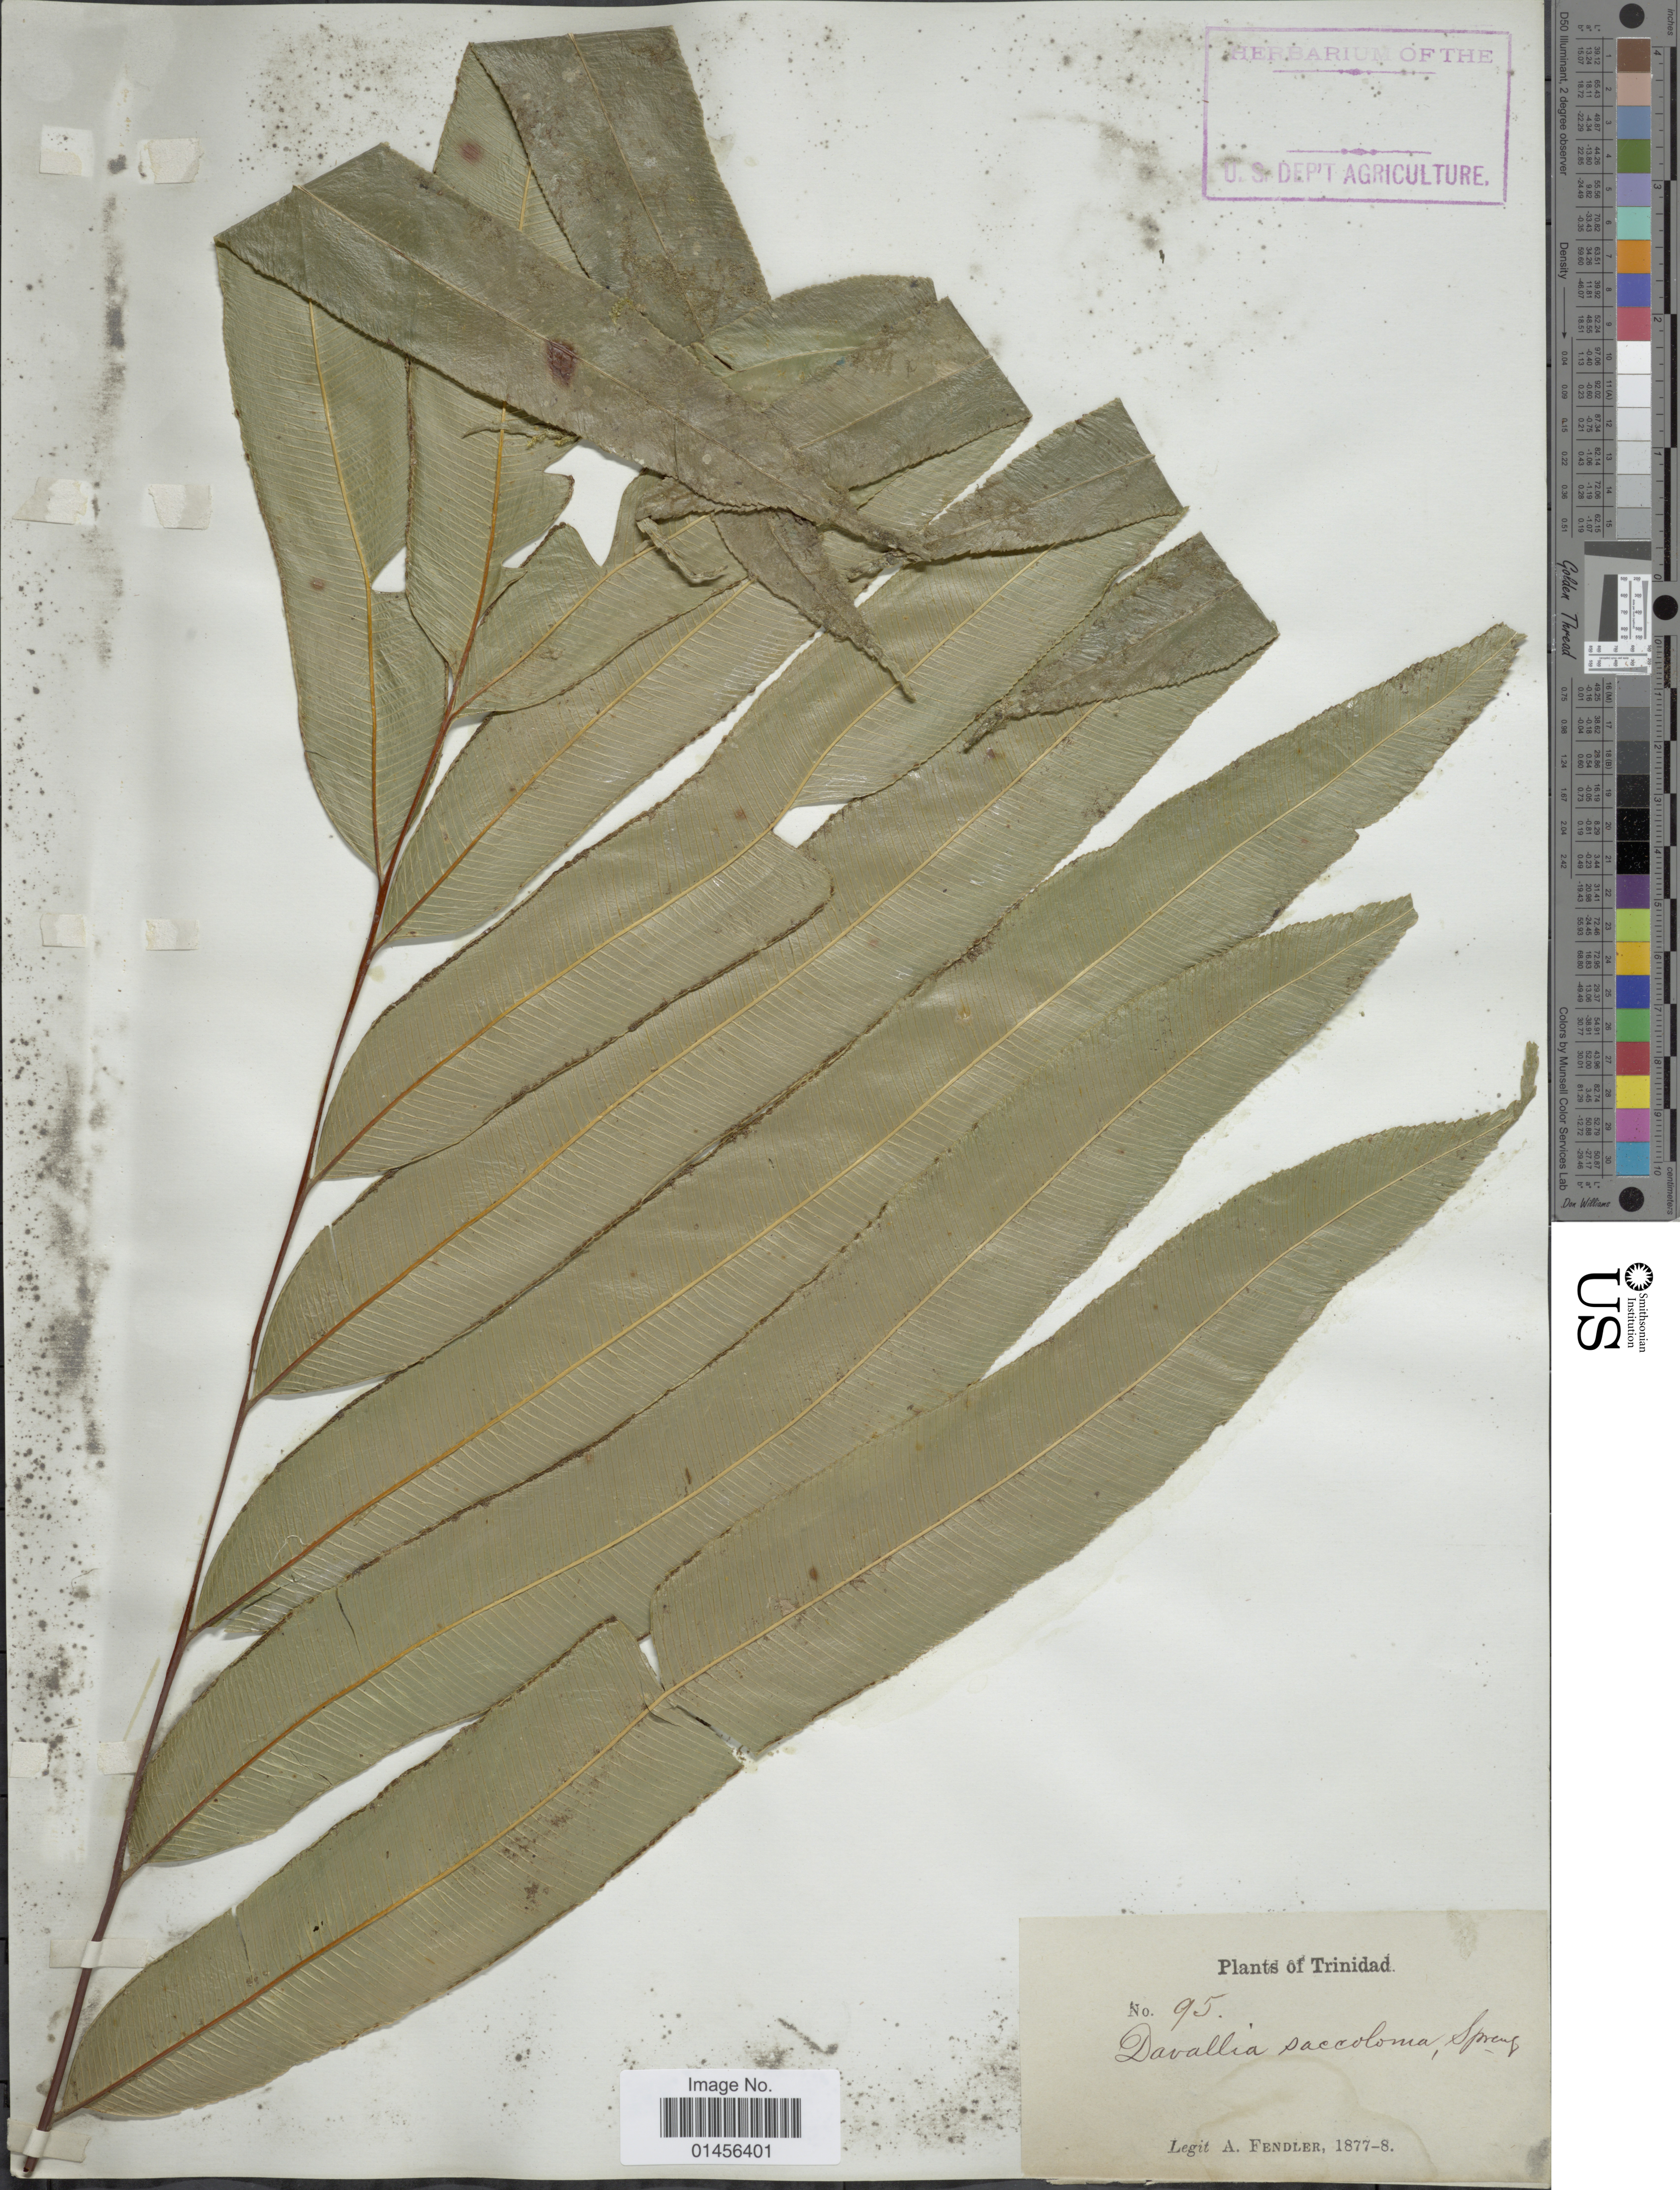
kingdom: Plantae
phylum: Tracheophyta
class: Polypodiopsida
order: Polypodiales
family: Saccolomataceae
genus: Saccoloma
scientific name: Saccoloma elegans subsp. chartaceum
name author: Cremers & K.U. Kramer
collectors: A. Fendler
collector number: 95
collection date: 1877/1888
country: Trinidad and Tobago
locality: Trinidad